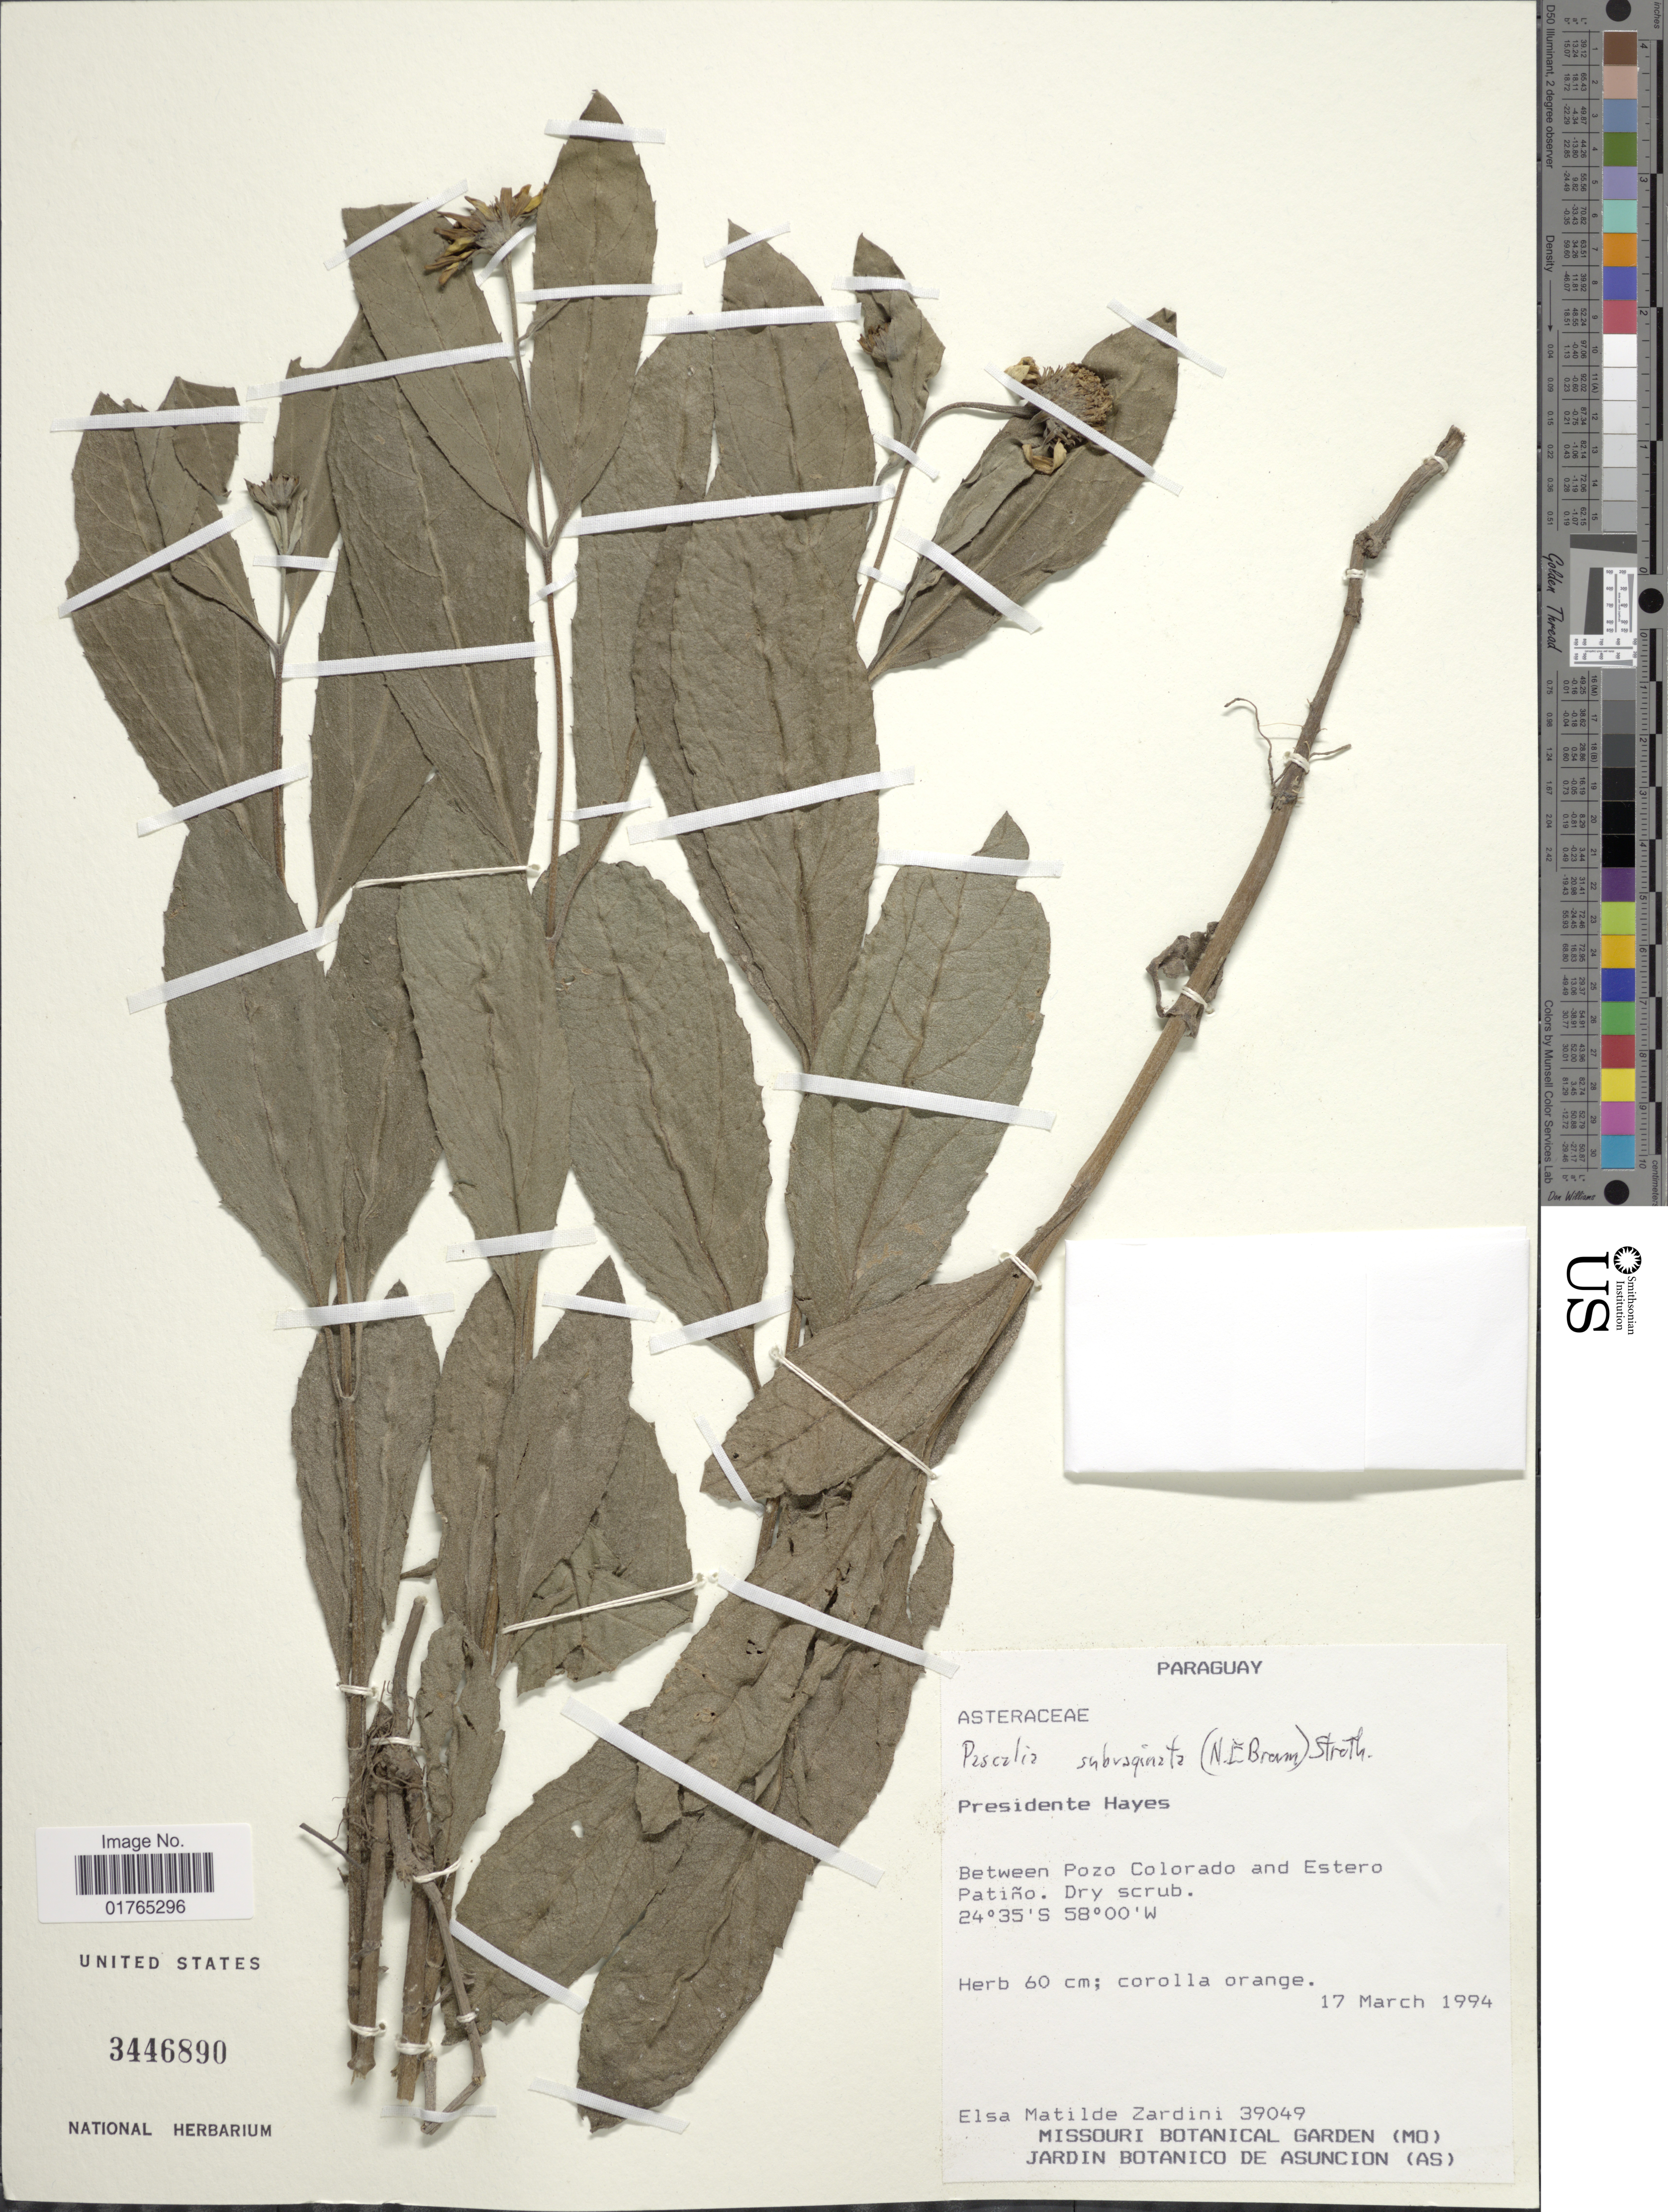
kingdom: Plantae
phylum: Tracheophyta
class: Magnoliopsida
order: Asterales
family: Asteraceae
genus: Pascalia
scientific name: Pascalia subvaginata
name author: (N.E. Br.) Strother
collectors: E. M. Zardini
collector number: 39049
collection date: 1994-03-17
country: Paraguay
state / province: Presidente Hayes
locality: Between Pozo Colorado and Estero Patiño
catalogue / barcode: US 3446890